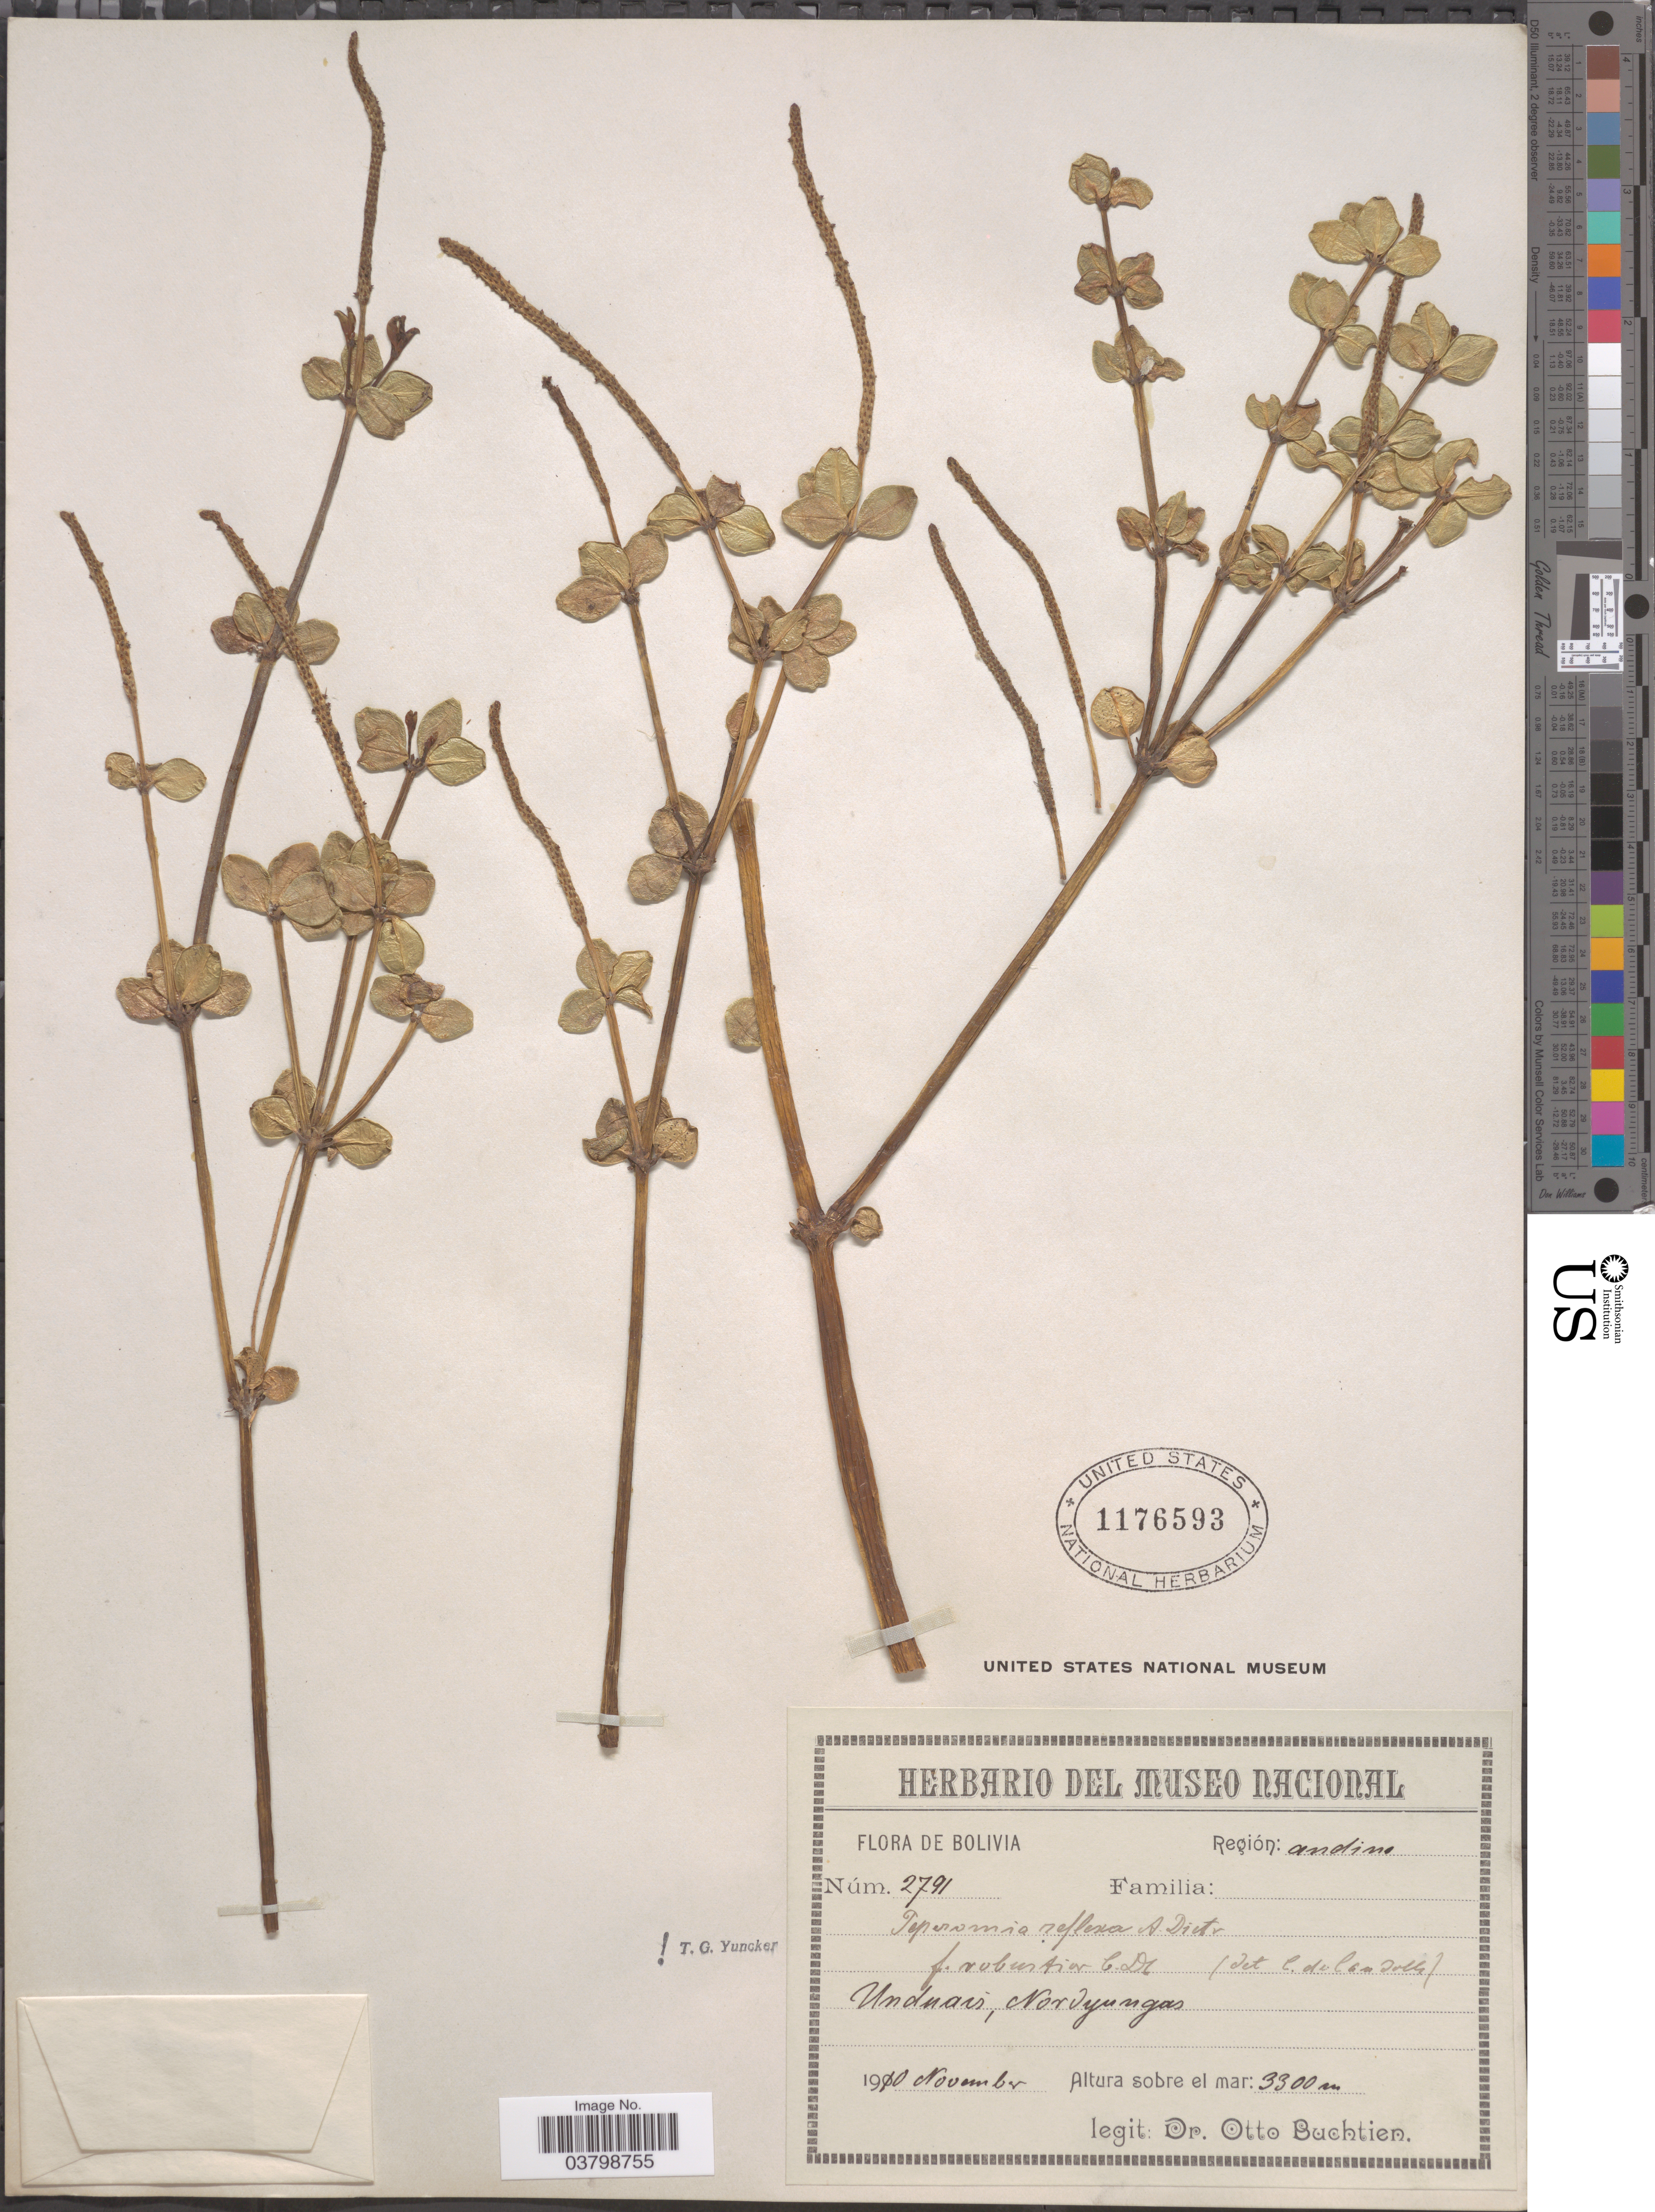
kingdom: Plantae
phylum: Tracheophyta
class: Magnoliopsida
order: Piperales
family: Piperaceae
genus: Peperomia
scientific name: Peperomia tetraphylla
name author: (G. Forst.) Hook. & Arn.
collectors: O. Buchtien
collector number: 2791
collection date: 1910-11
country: Bolivia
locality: Región: andine. Unduavi, Nordyungas.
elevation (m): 3300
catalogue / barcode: US 1176593